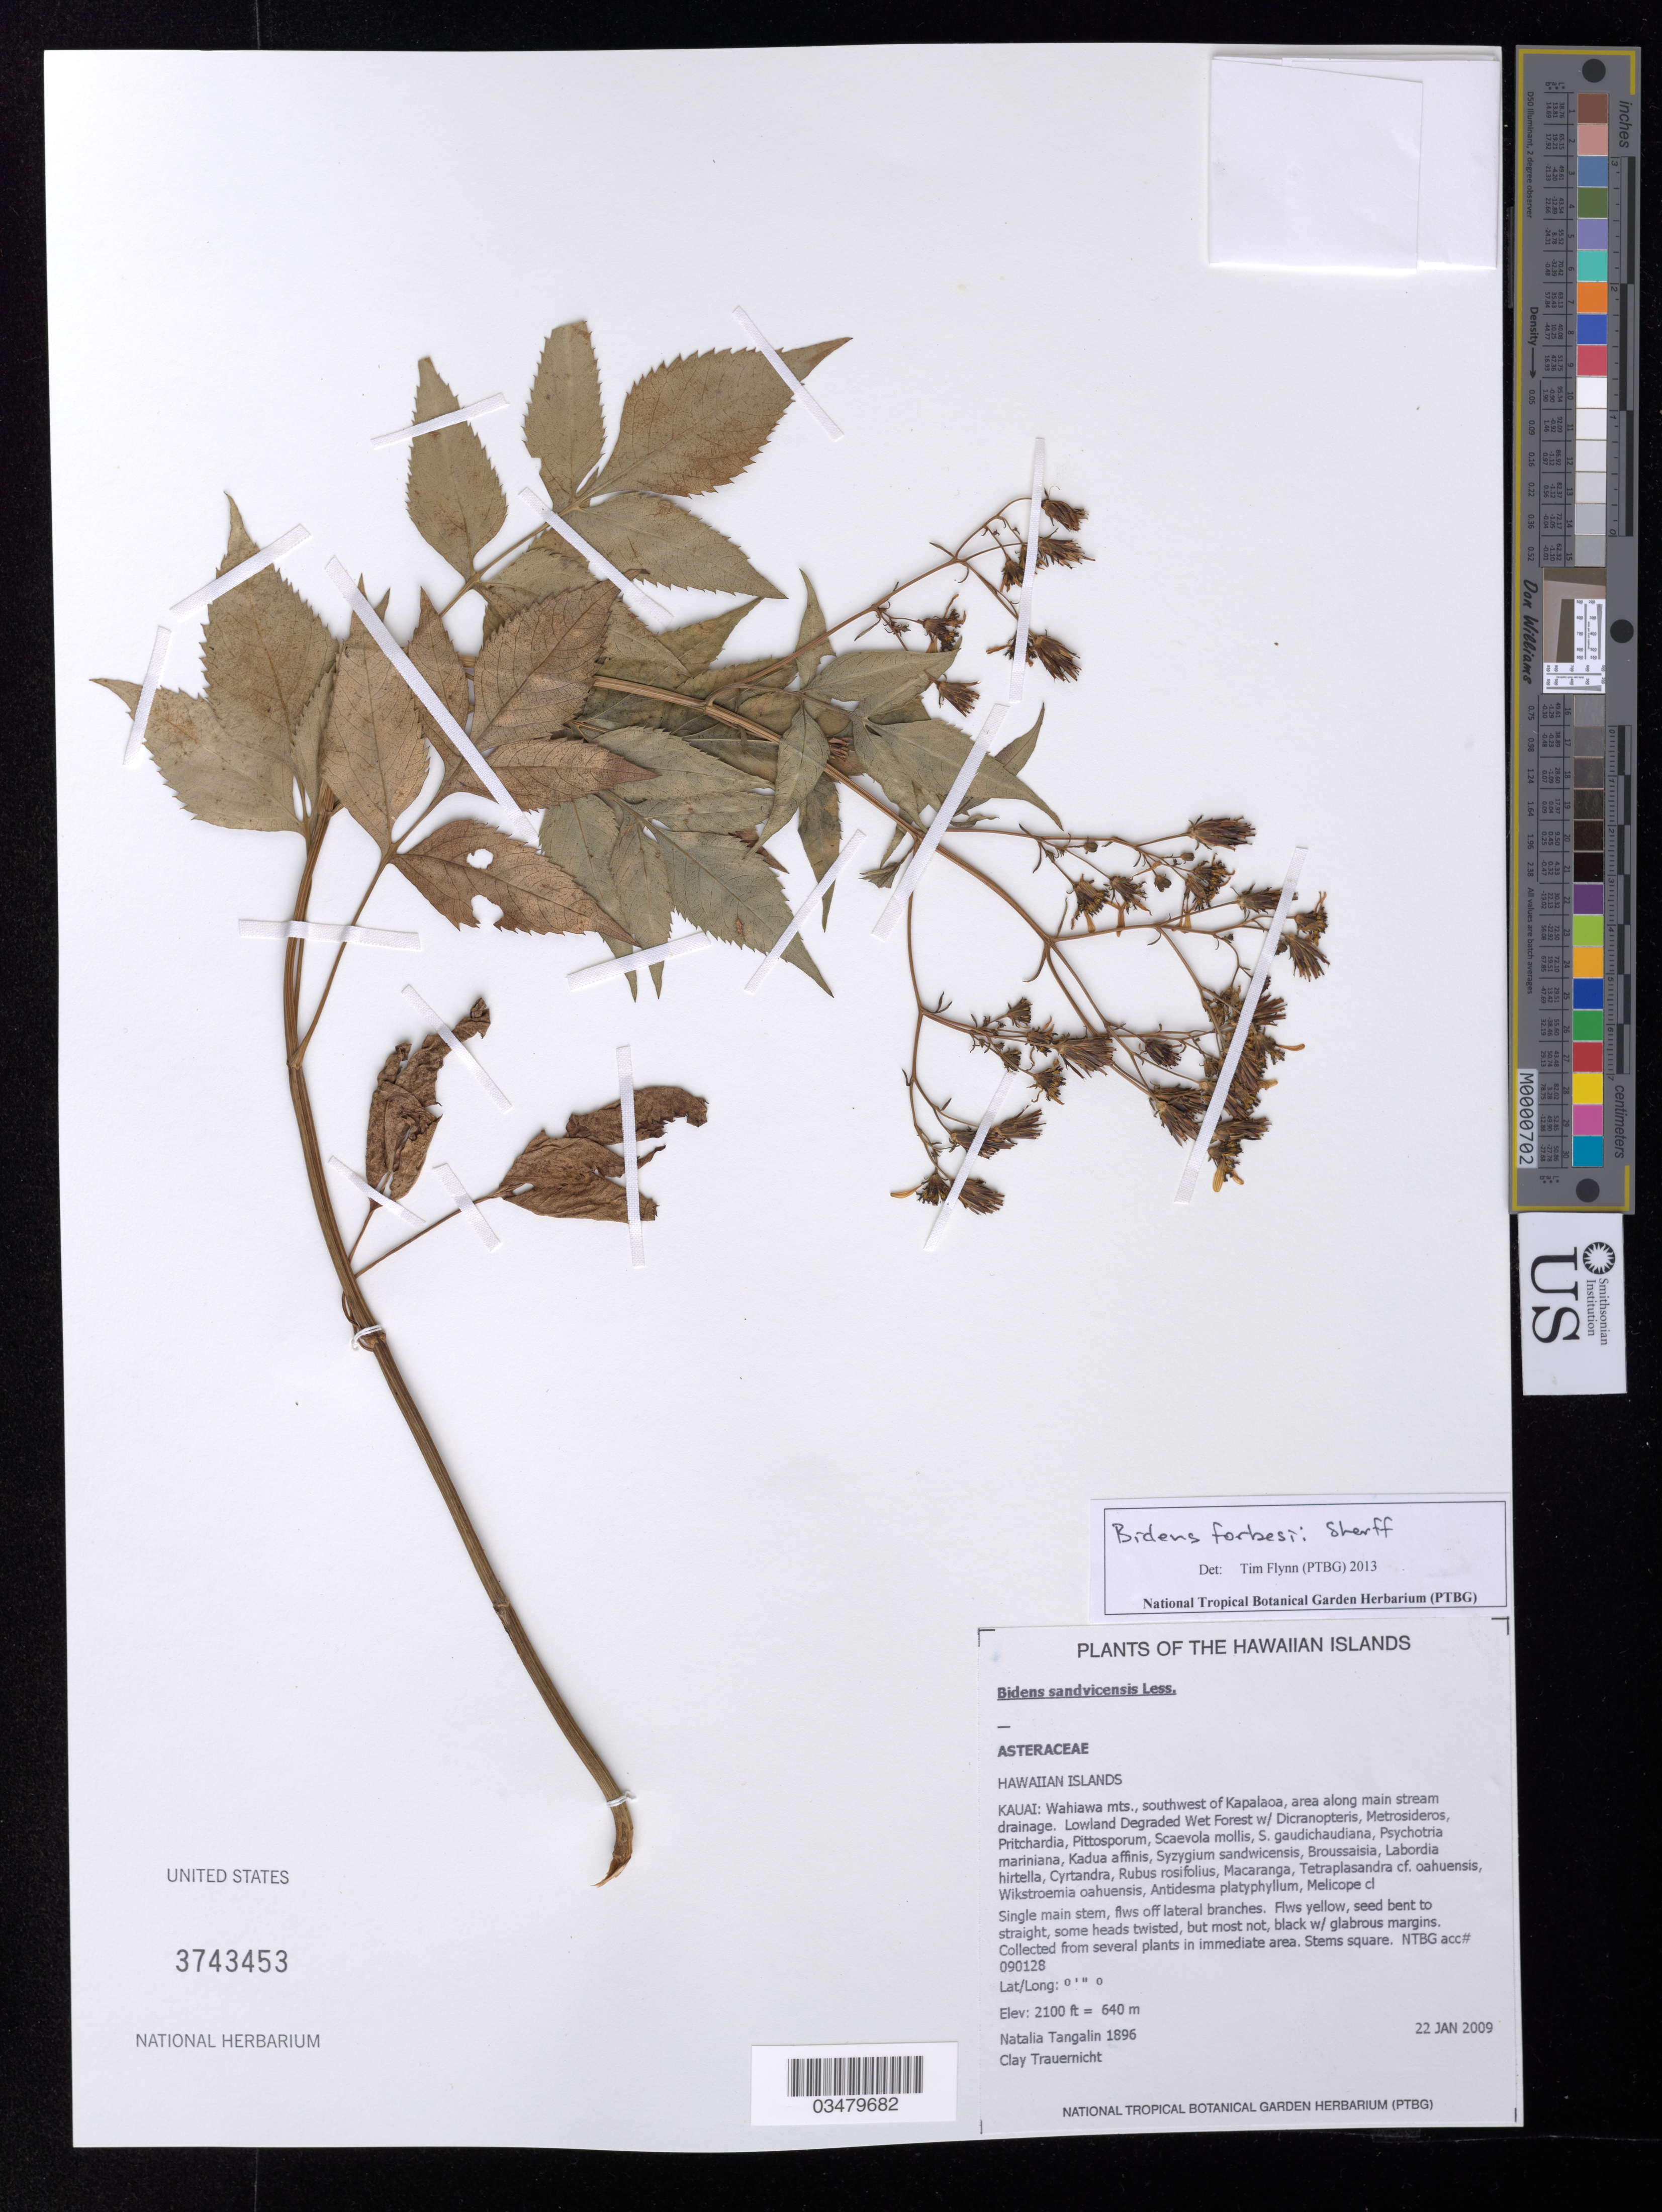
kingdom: Plantae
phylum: Tracheophyta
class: Magnoliopsida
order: Asterales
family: Asteraceae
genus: Bidens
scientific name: Bidens forbesii subsp. kahiliensis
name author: Ganders & Nagata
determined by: Wagner, W. L., (BOT), Smithsonian Institution - National Museum of Natural History (UNITED STATES)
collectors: N. Tangalin & C. Trauernicht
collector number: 1896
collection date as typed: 22 Jan 2009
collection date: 2009-01-22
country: United States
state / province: Hawaii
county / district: Kauai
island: Kaua'i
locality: Wahiawa mountains, southwest of Kapalaoa, area along main stream drainage.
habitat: Lowland, degraded, wet forest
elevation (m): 640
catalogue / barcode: US 3743453